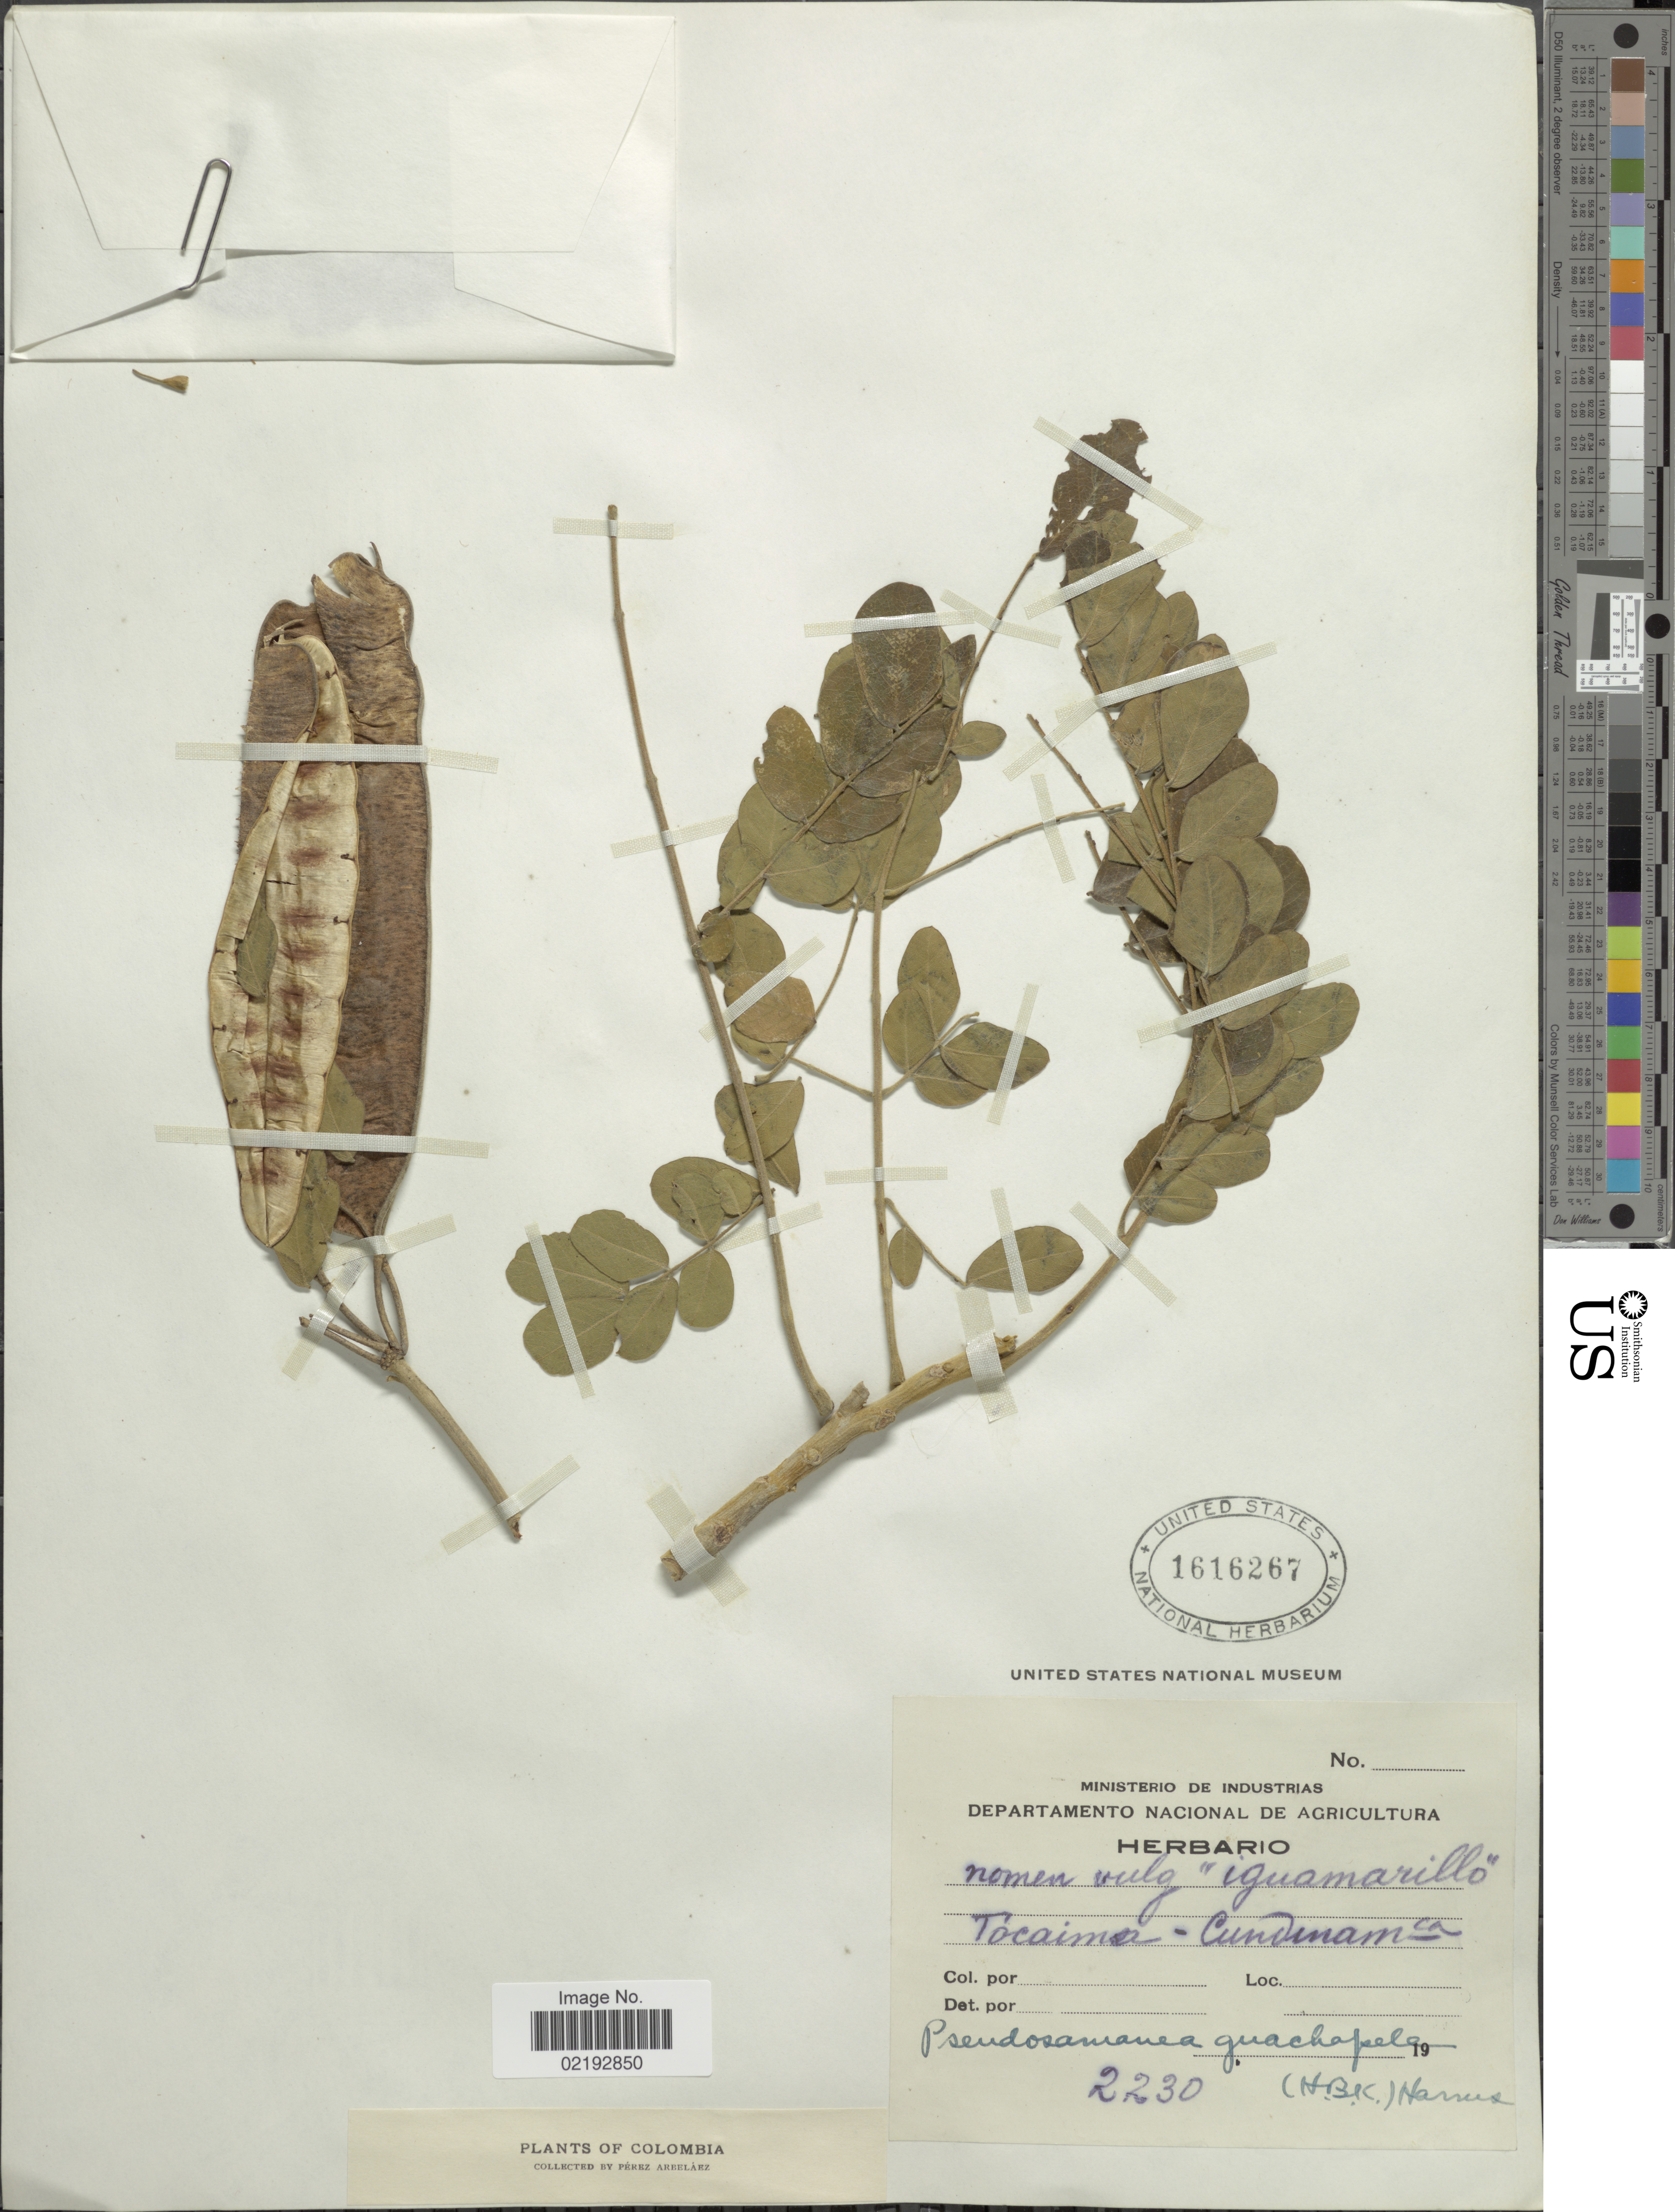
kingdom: Plantae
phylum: Tracheophyta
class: Magnoliopsida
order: Fabales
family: Fabaceae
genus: Pseudosamanea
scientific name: Pseudosamanea guachapele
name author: (Kunth) Harms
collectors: E. Pérez Arbeláez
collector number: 2230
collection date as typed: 19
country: Colombia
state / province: Cundinamarca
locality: Tocaima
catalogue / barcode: US 1616267